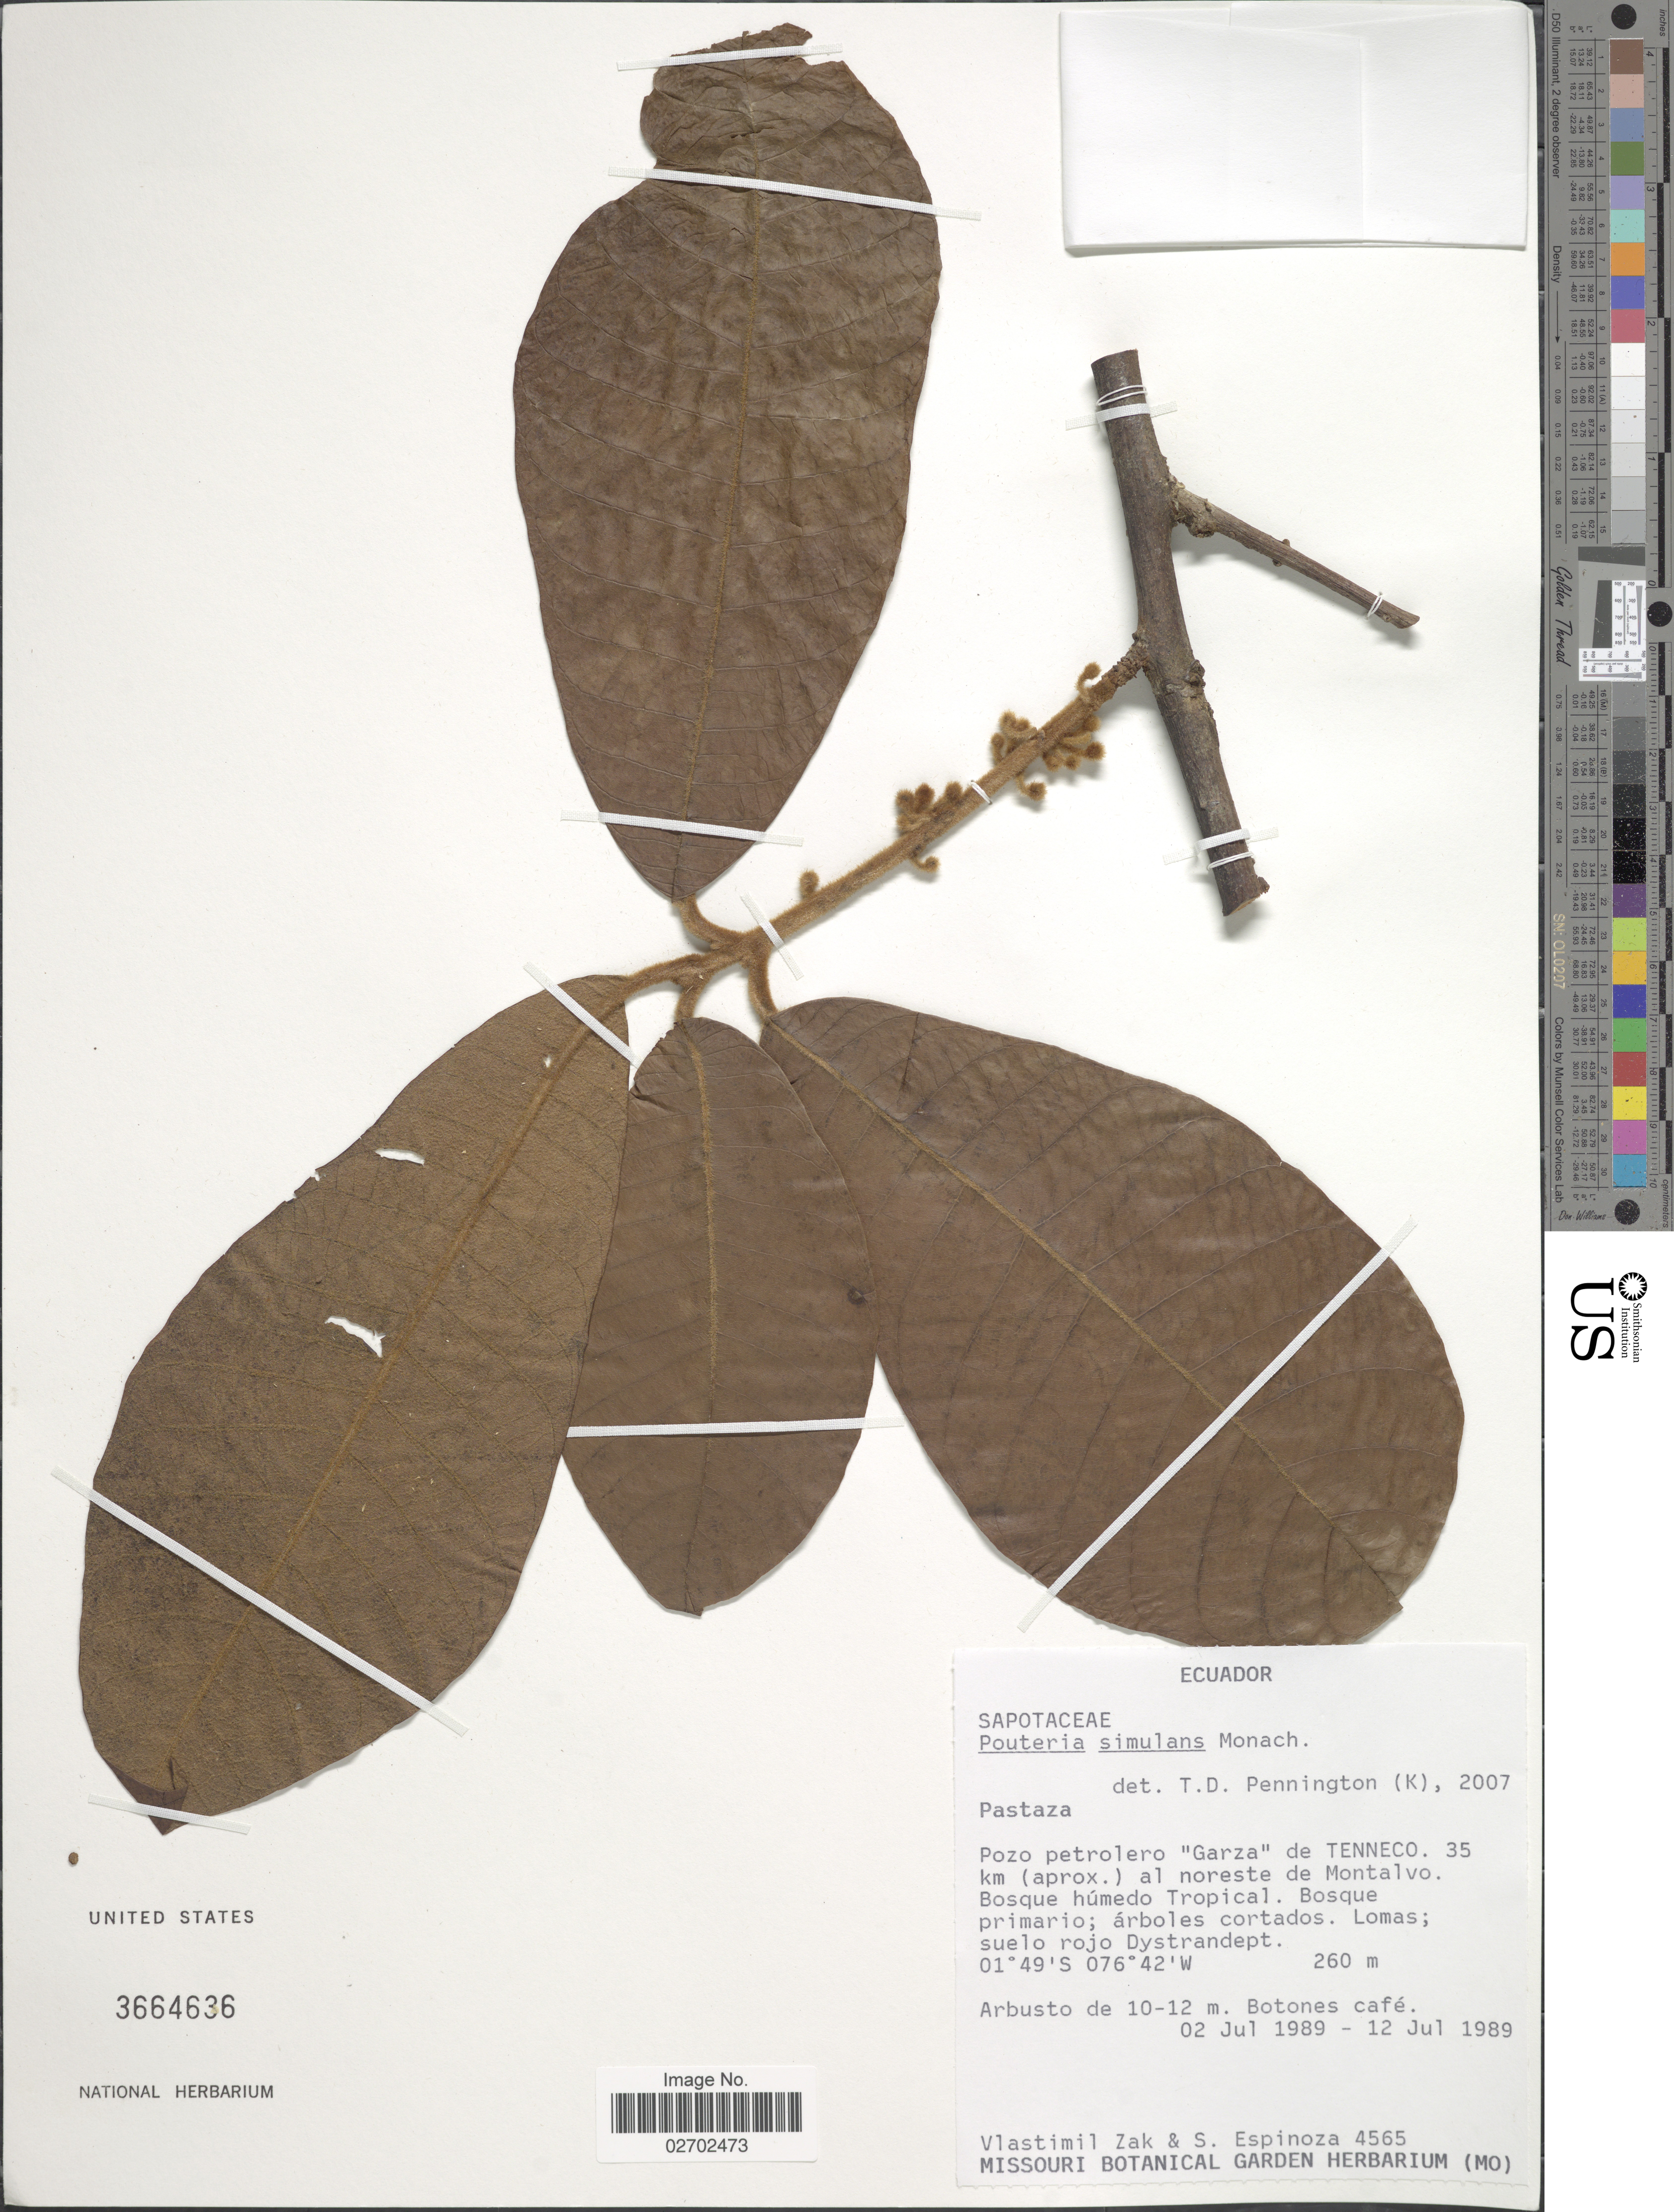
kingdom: Plantae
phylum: Tracheophyta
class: Magnoliopsida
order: Ericales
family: Sapotaceae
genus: Pouteria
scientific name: Pouteria simulans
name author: Monach.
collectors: V. Zak & S. Espinoza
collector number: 4565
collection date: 1989-07-02/1989-07-12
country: Ecuador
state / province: Pastaza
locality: Pozo petrolero "Garza"de TENNECO. 35 km (aprox.) al noreste de Montalvo.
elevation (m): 260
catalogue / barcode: US 3664636